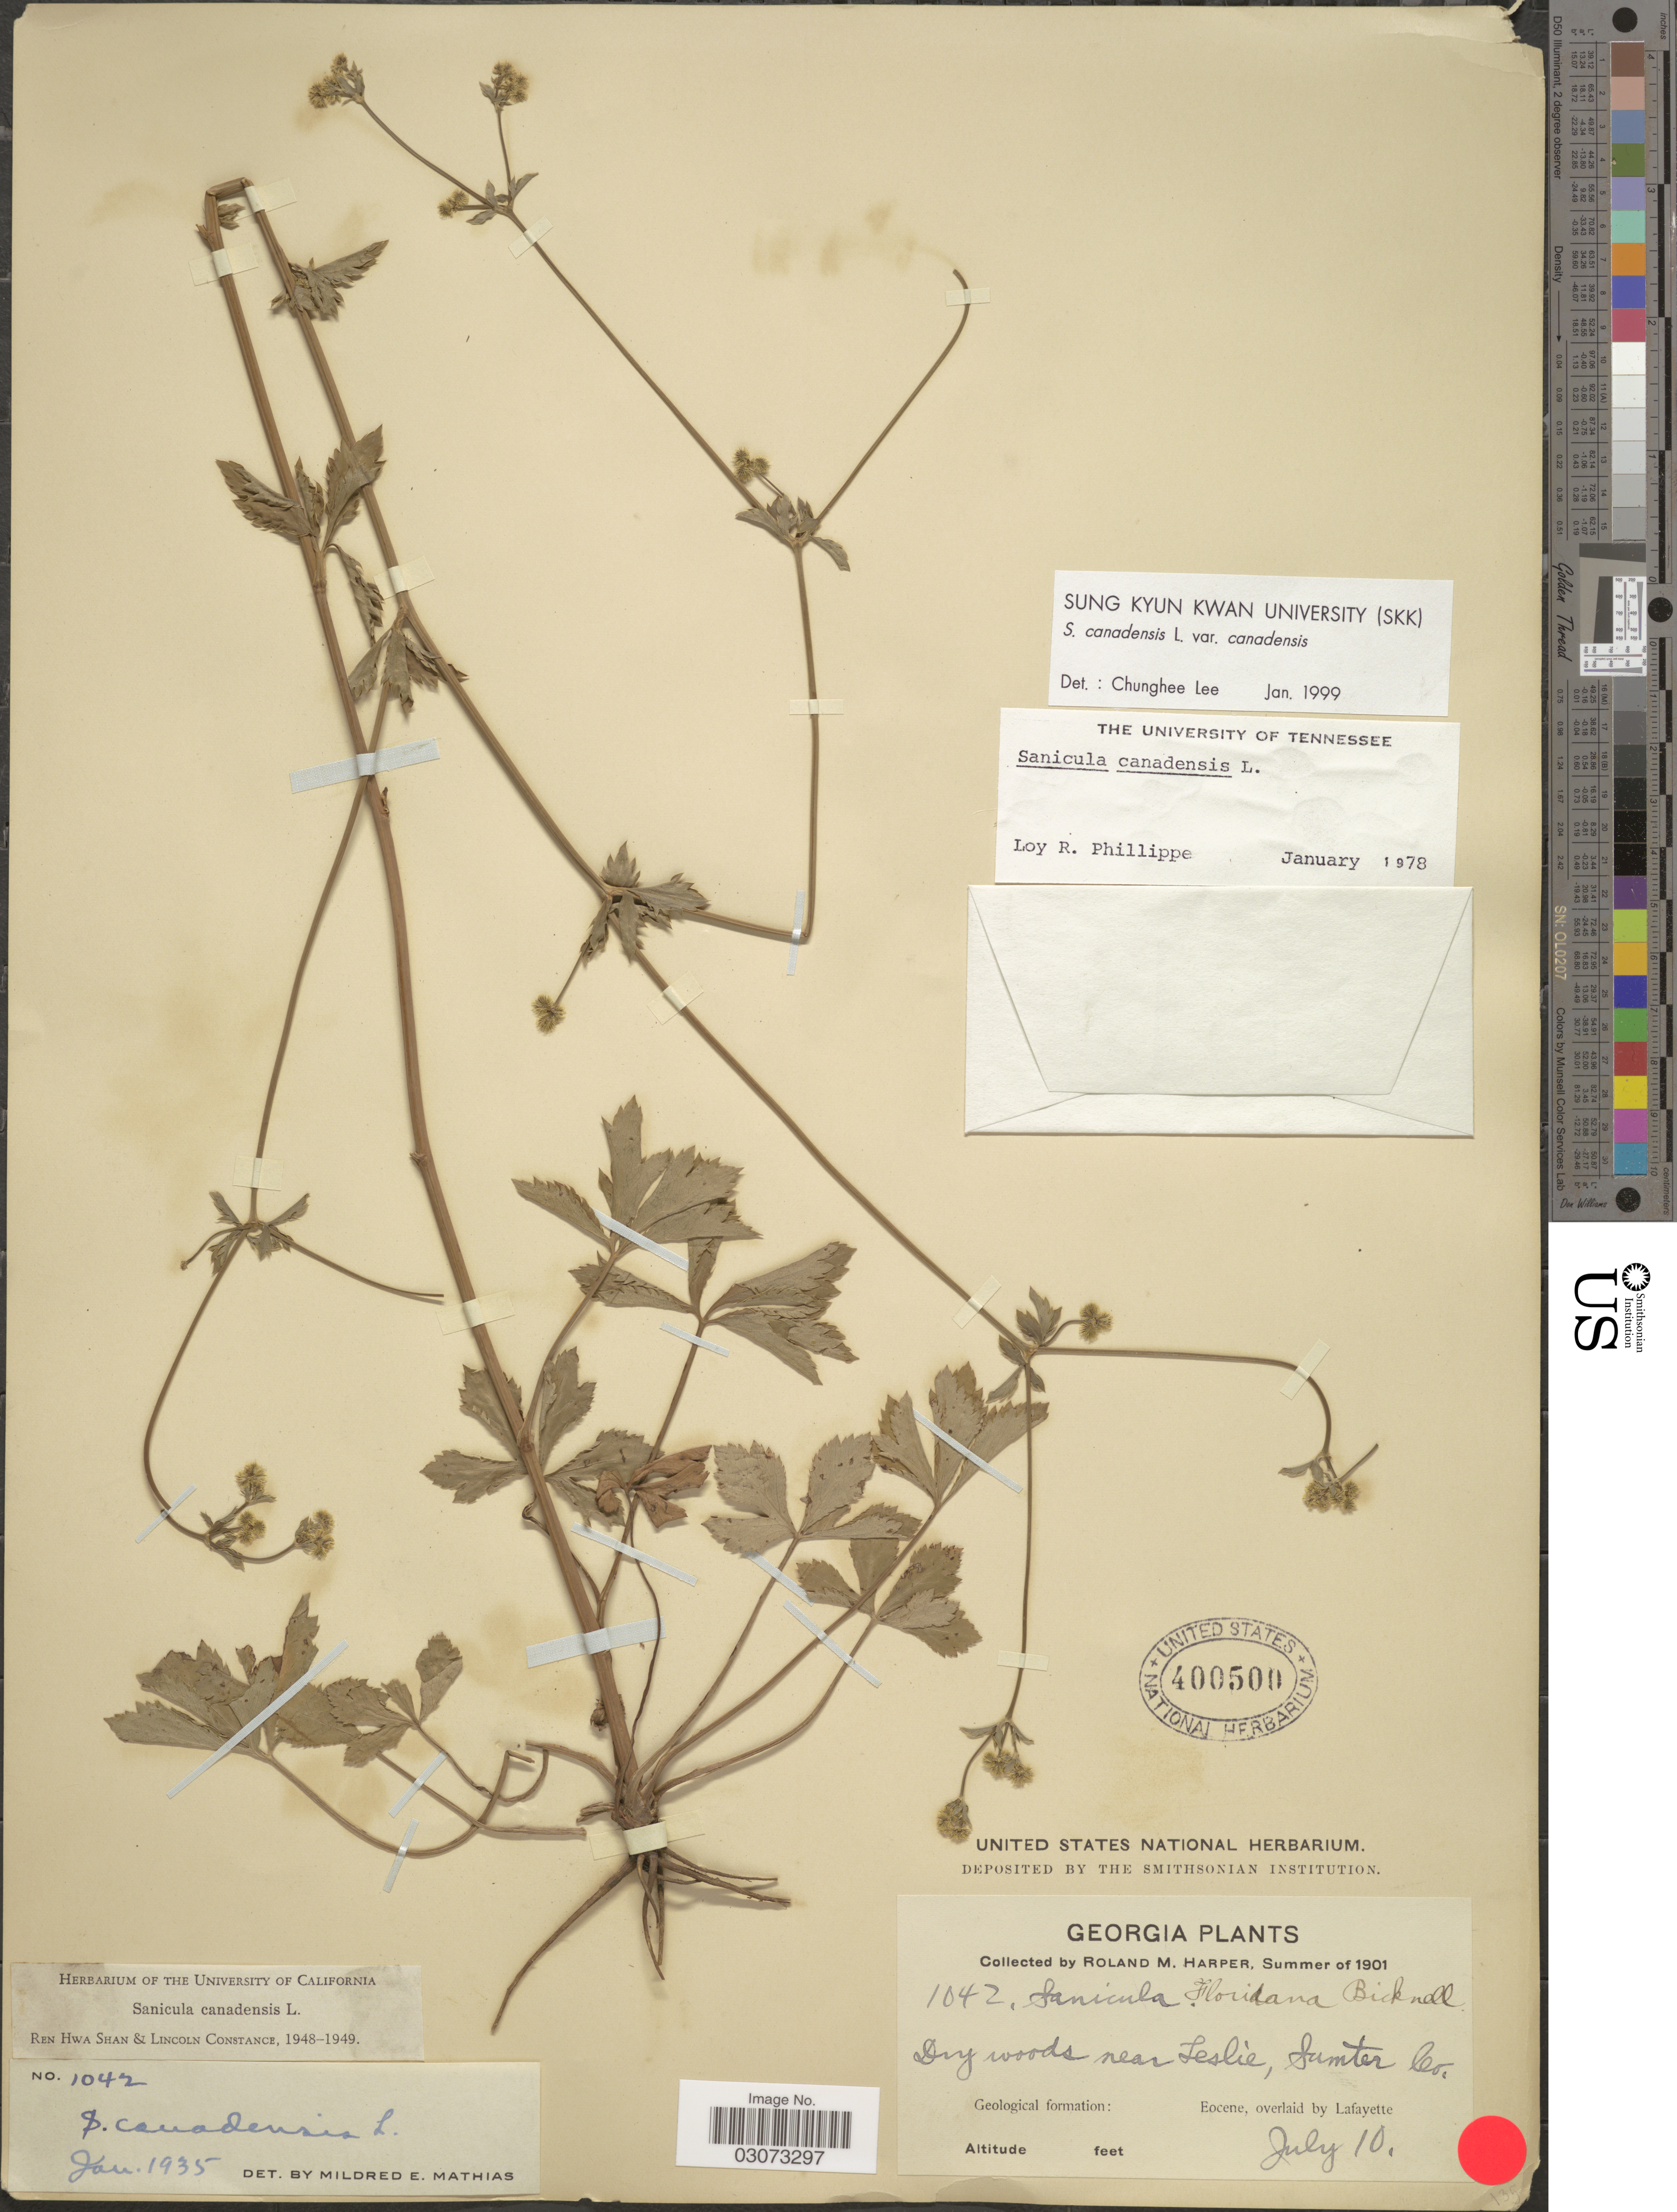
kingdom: Plantae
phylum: Tracheophyta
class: Magnoliopsida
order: Apiales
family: Apiaceae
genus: Sanicula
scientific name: Sanicula canadensis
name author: L.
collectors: R. M. Harper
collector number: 1042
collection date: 1901-07-10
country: United States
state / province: Georgia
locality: Dry woods near Leslie, Sumter Co. Geological formation: Eocene, overlaid by Lafayette.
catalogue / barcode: US 400500